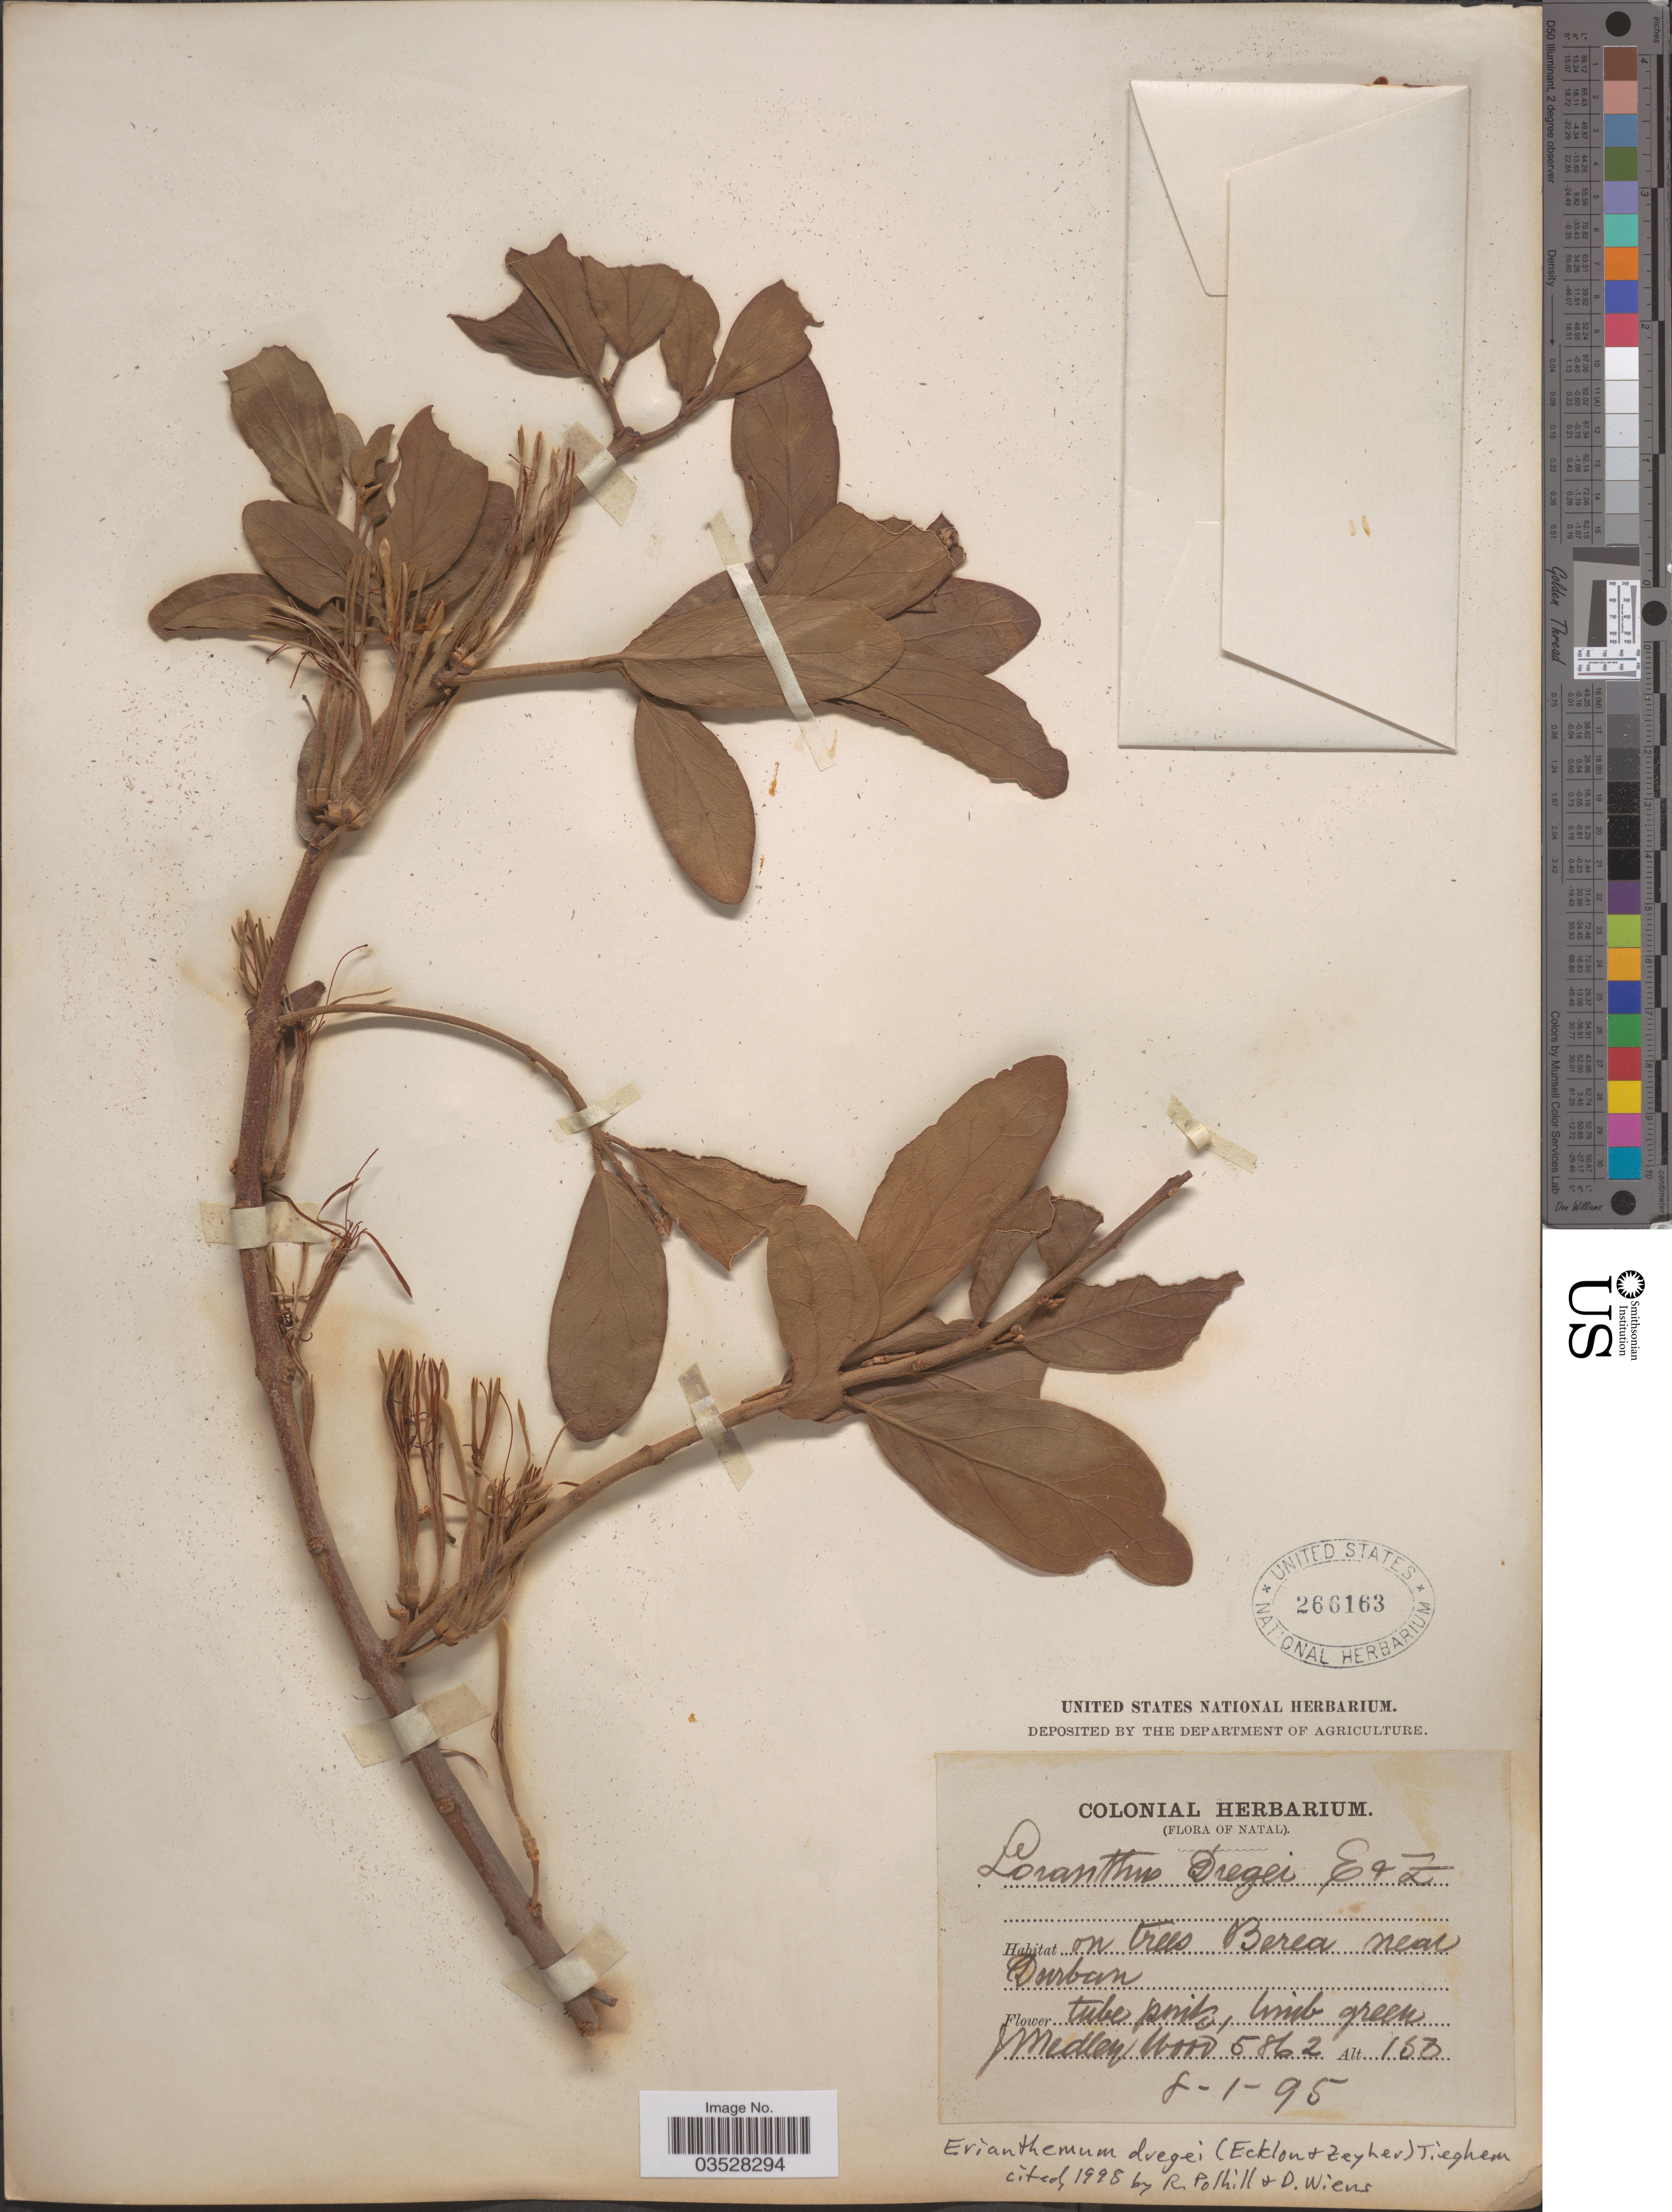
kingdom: Plantae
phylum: Tracheophyta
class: Magnoliopsida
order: Santalales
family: Loranthaceae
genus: Erianthemum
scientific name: Erianthemum dregei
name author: (Eckl. & Zeyh.) Tiegh.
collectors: J. M. Wood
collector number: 5862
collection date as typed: Transcribed d/m/y: 8/1/95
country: Lesotho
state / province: Berea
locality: On trees Berea near Durban.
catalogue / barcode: US 266163